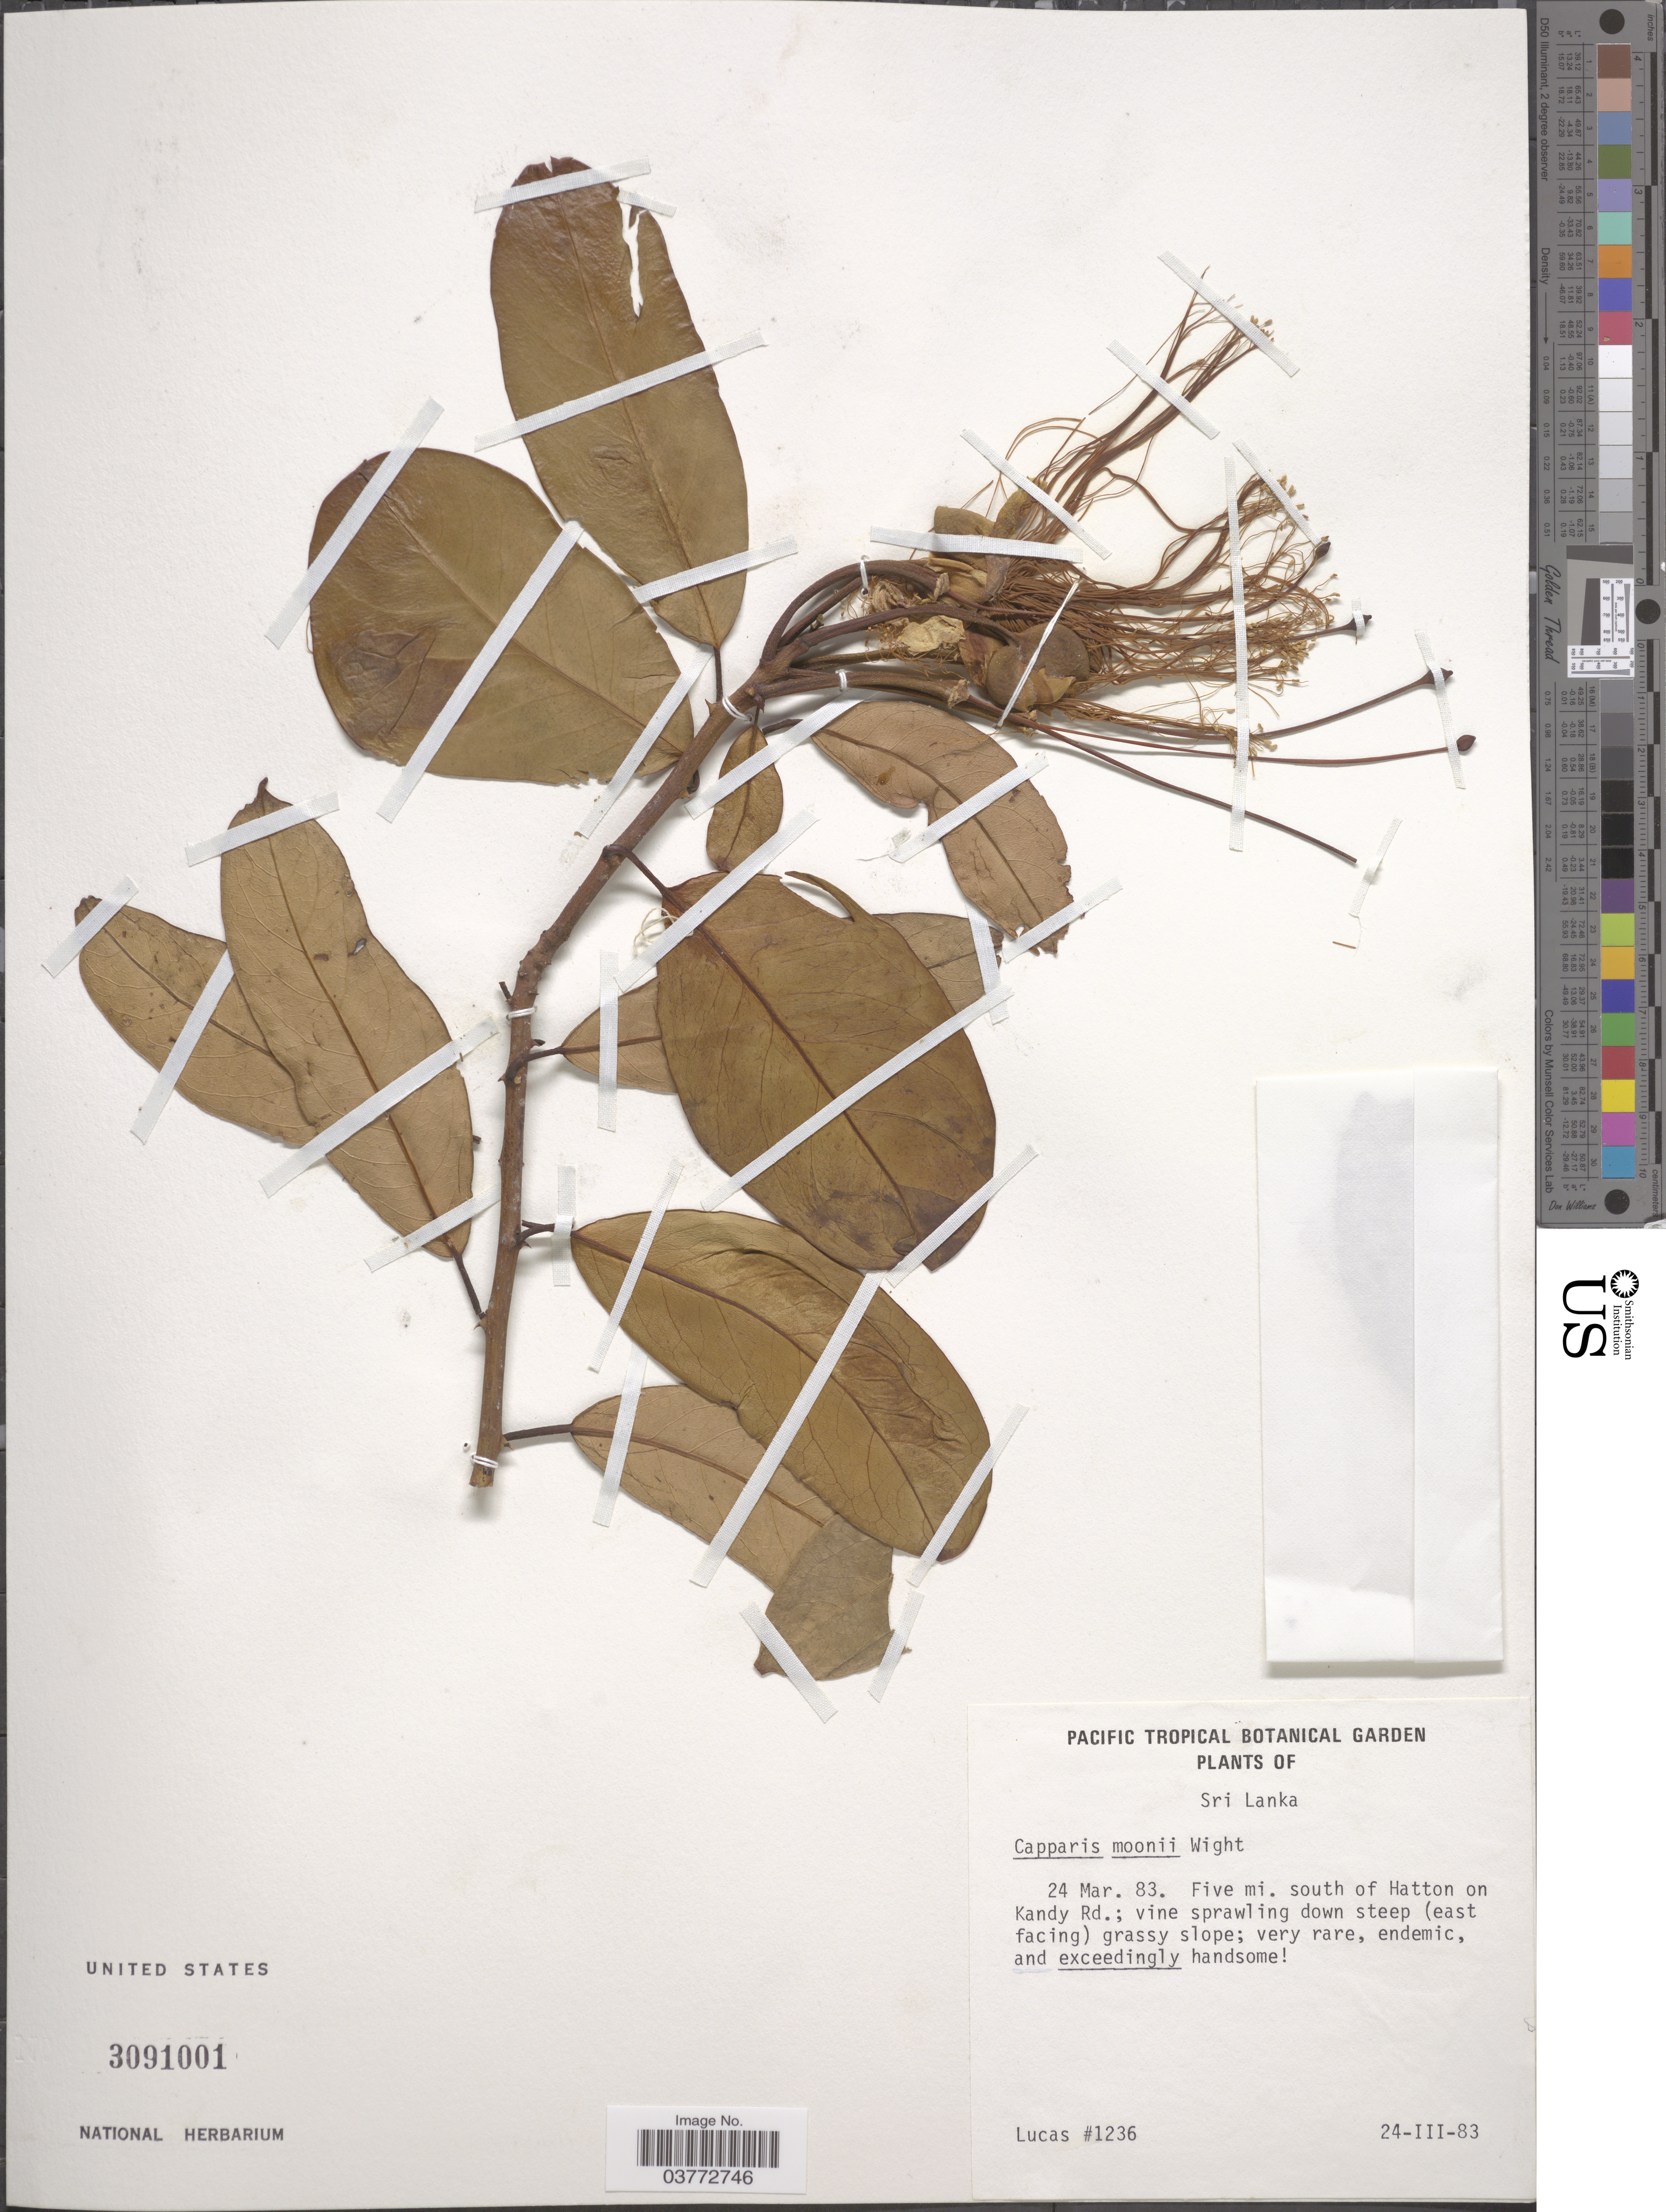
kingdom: Plantae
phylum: Tracheophyta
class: Magnoliopsida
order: Brassicales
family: Capparaceae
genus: Capparis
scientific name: Capparis moonii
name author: Wight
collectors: Lucas, --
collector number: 1236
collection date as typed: Transcribed d/m/y: 24/3/83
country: Sri Lanka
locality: Five mi. south of Hatton on Kandy Rd.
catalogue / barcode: US 3091001